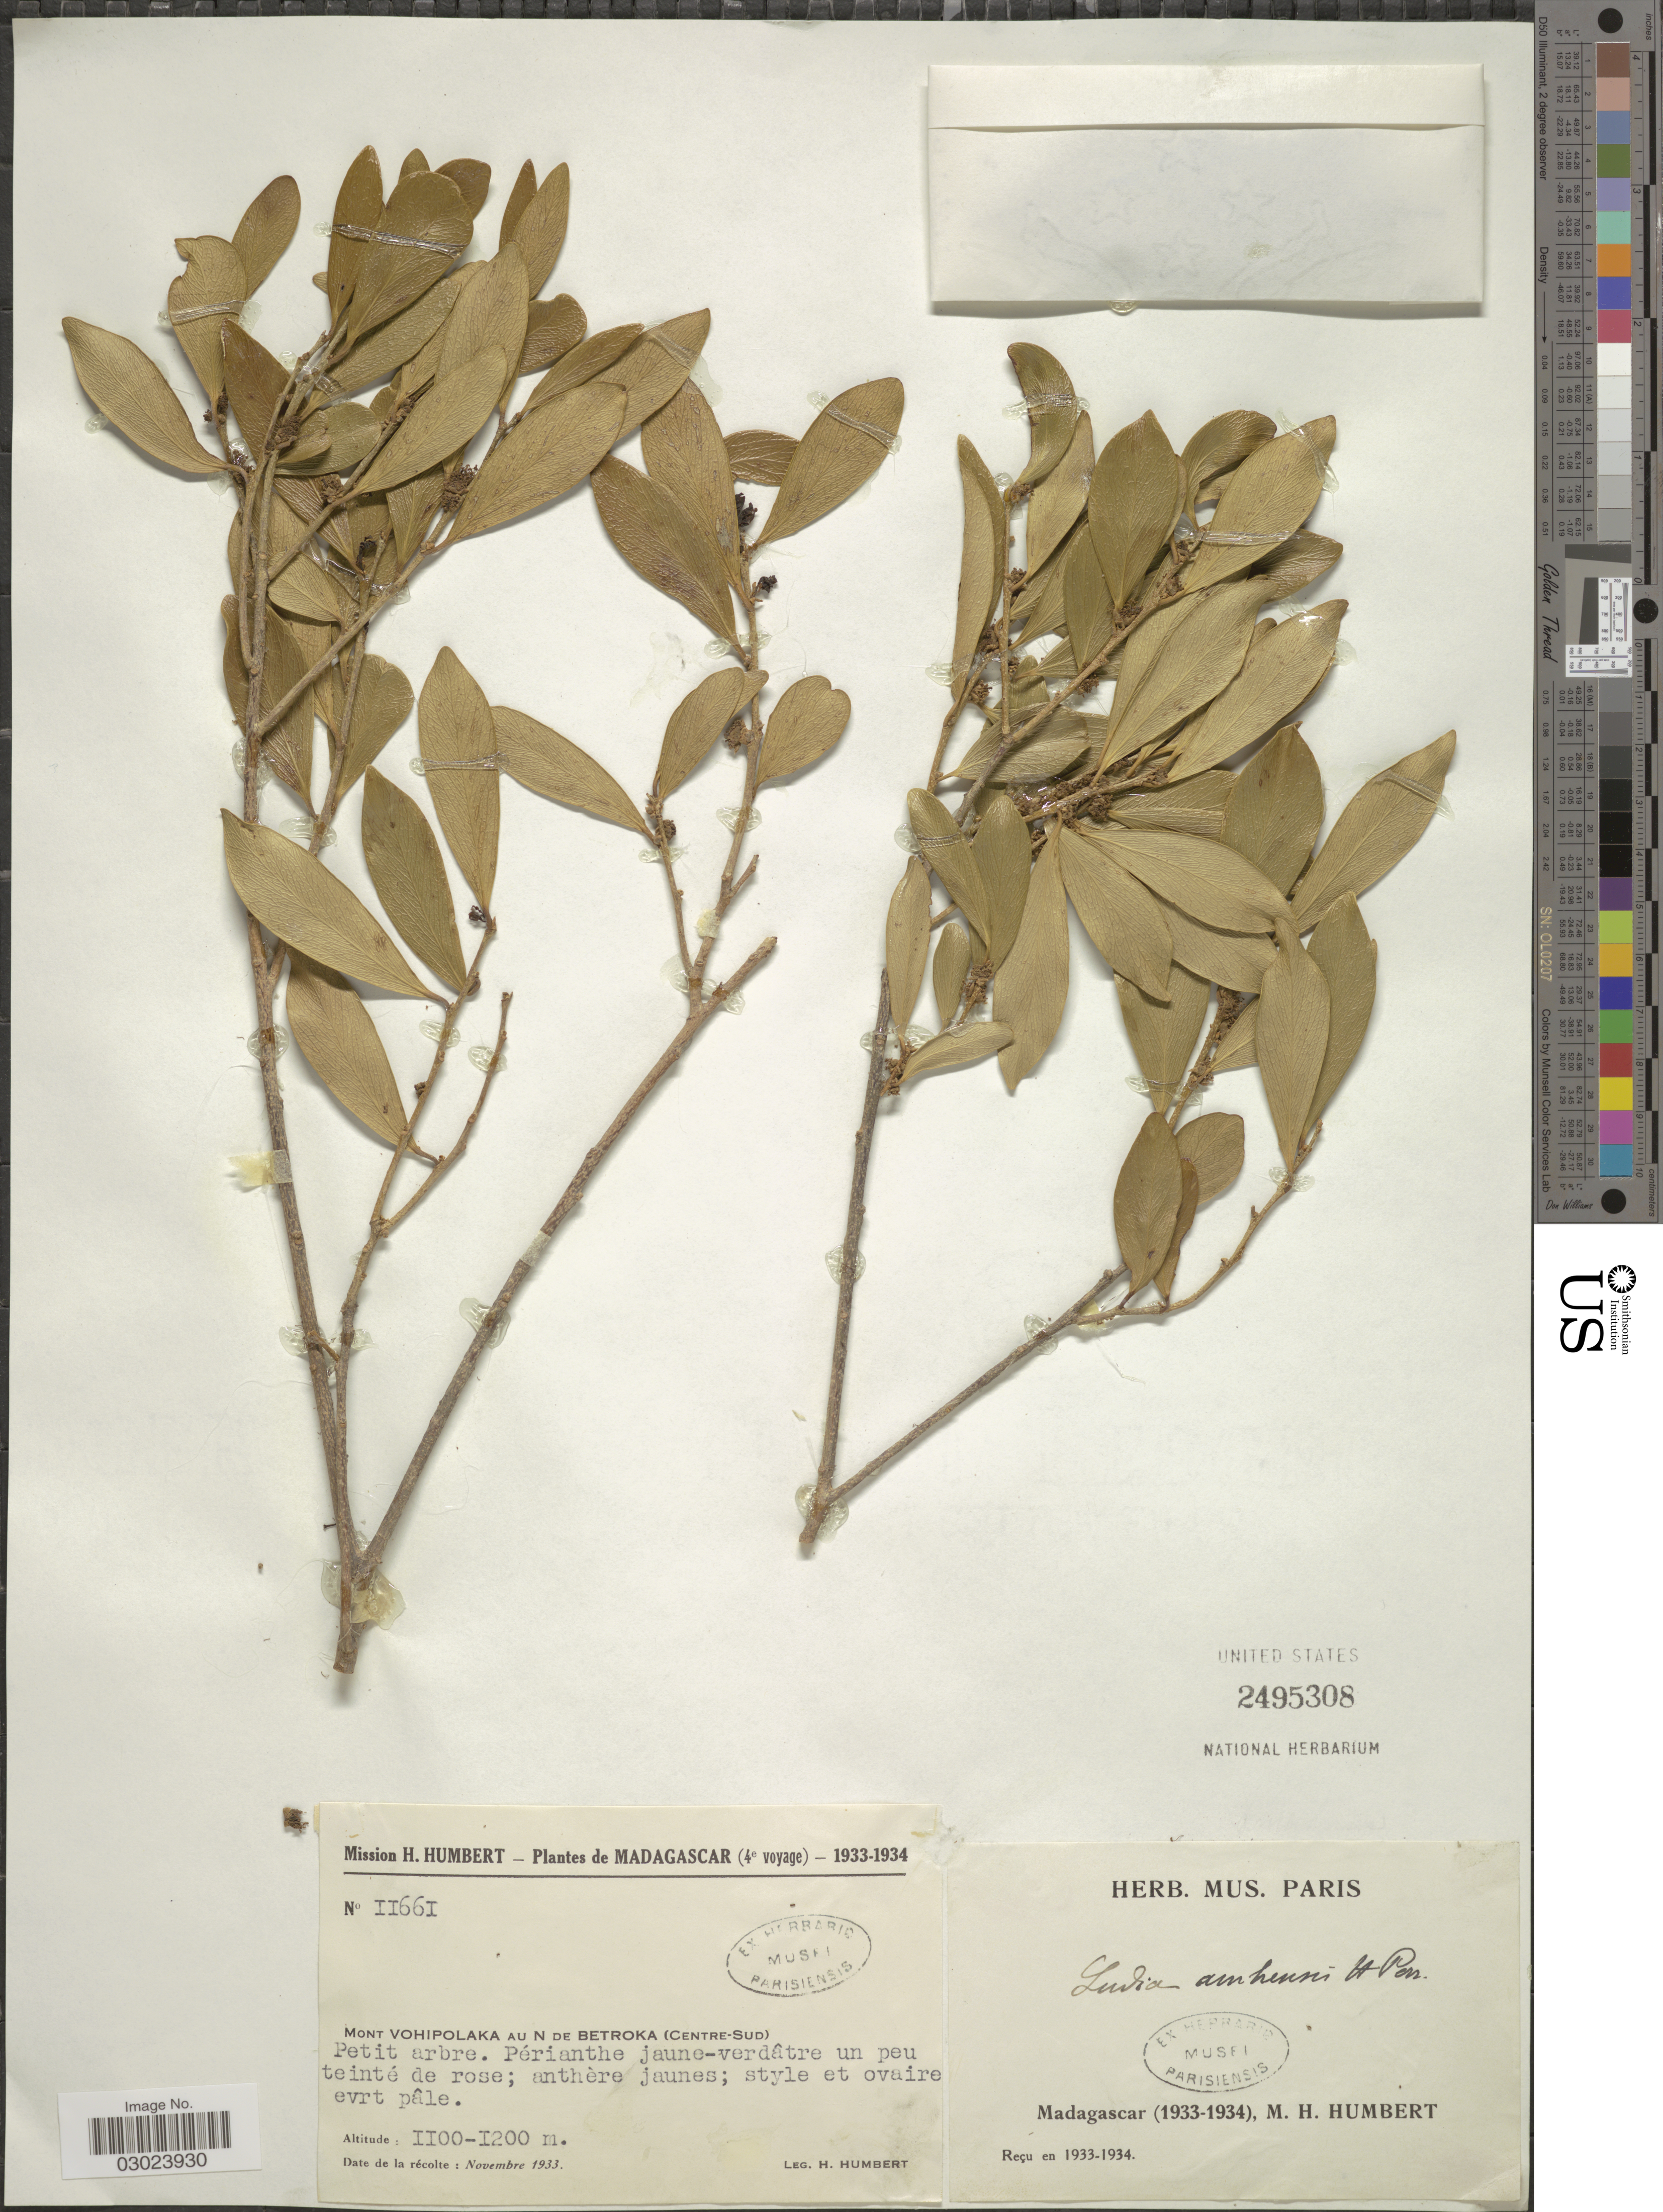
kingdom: Plantae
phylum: Tracheophyta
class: Magnoliopsida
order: Malpighiales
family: Salicaceae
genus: Ludia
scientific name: Ludia ambrensis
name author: H. Perrier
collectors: H. Humbert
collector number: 11661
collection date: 1933-11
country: Madagascar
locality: Mont Vohipolaka au N de Betroka (Centre-Sud).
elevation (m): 1100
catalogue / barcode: US 2495308